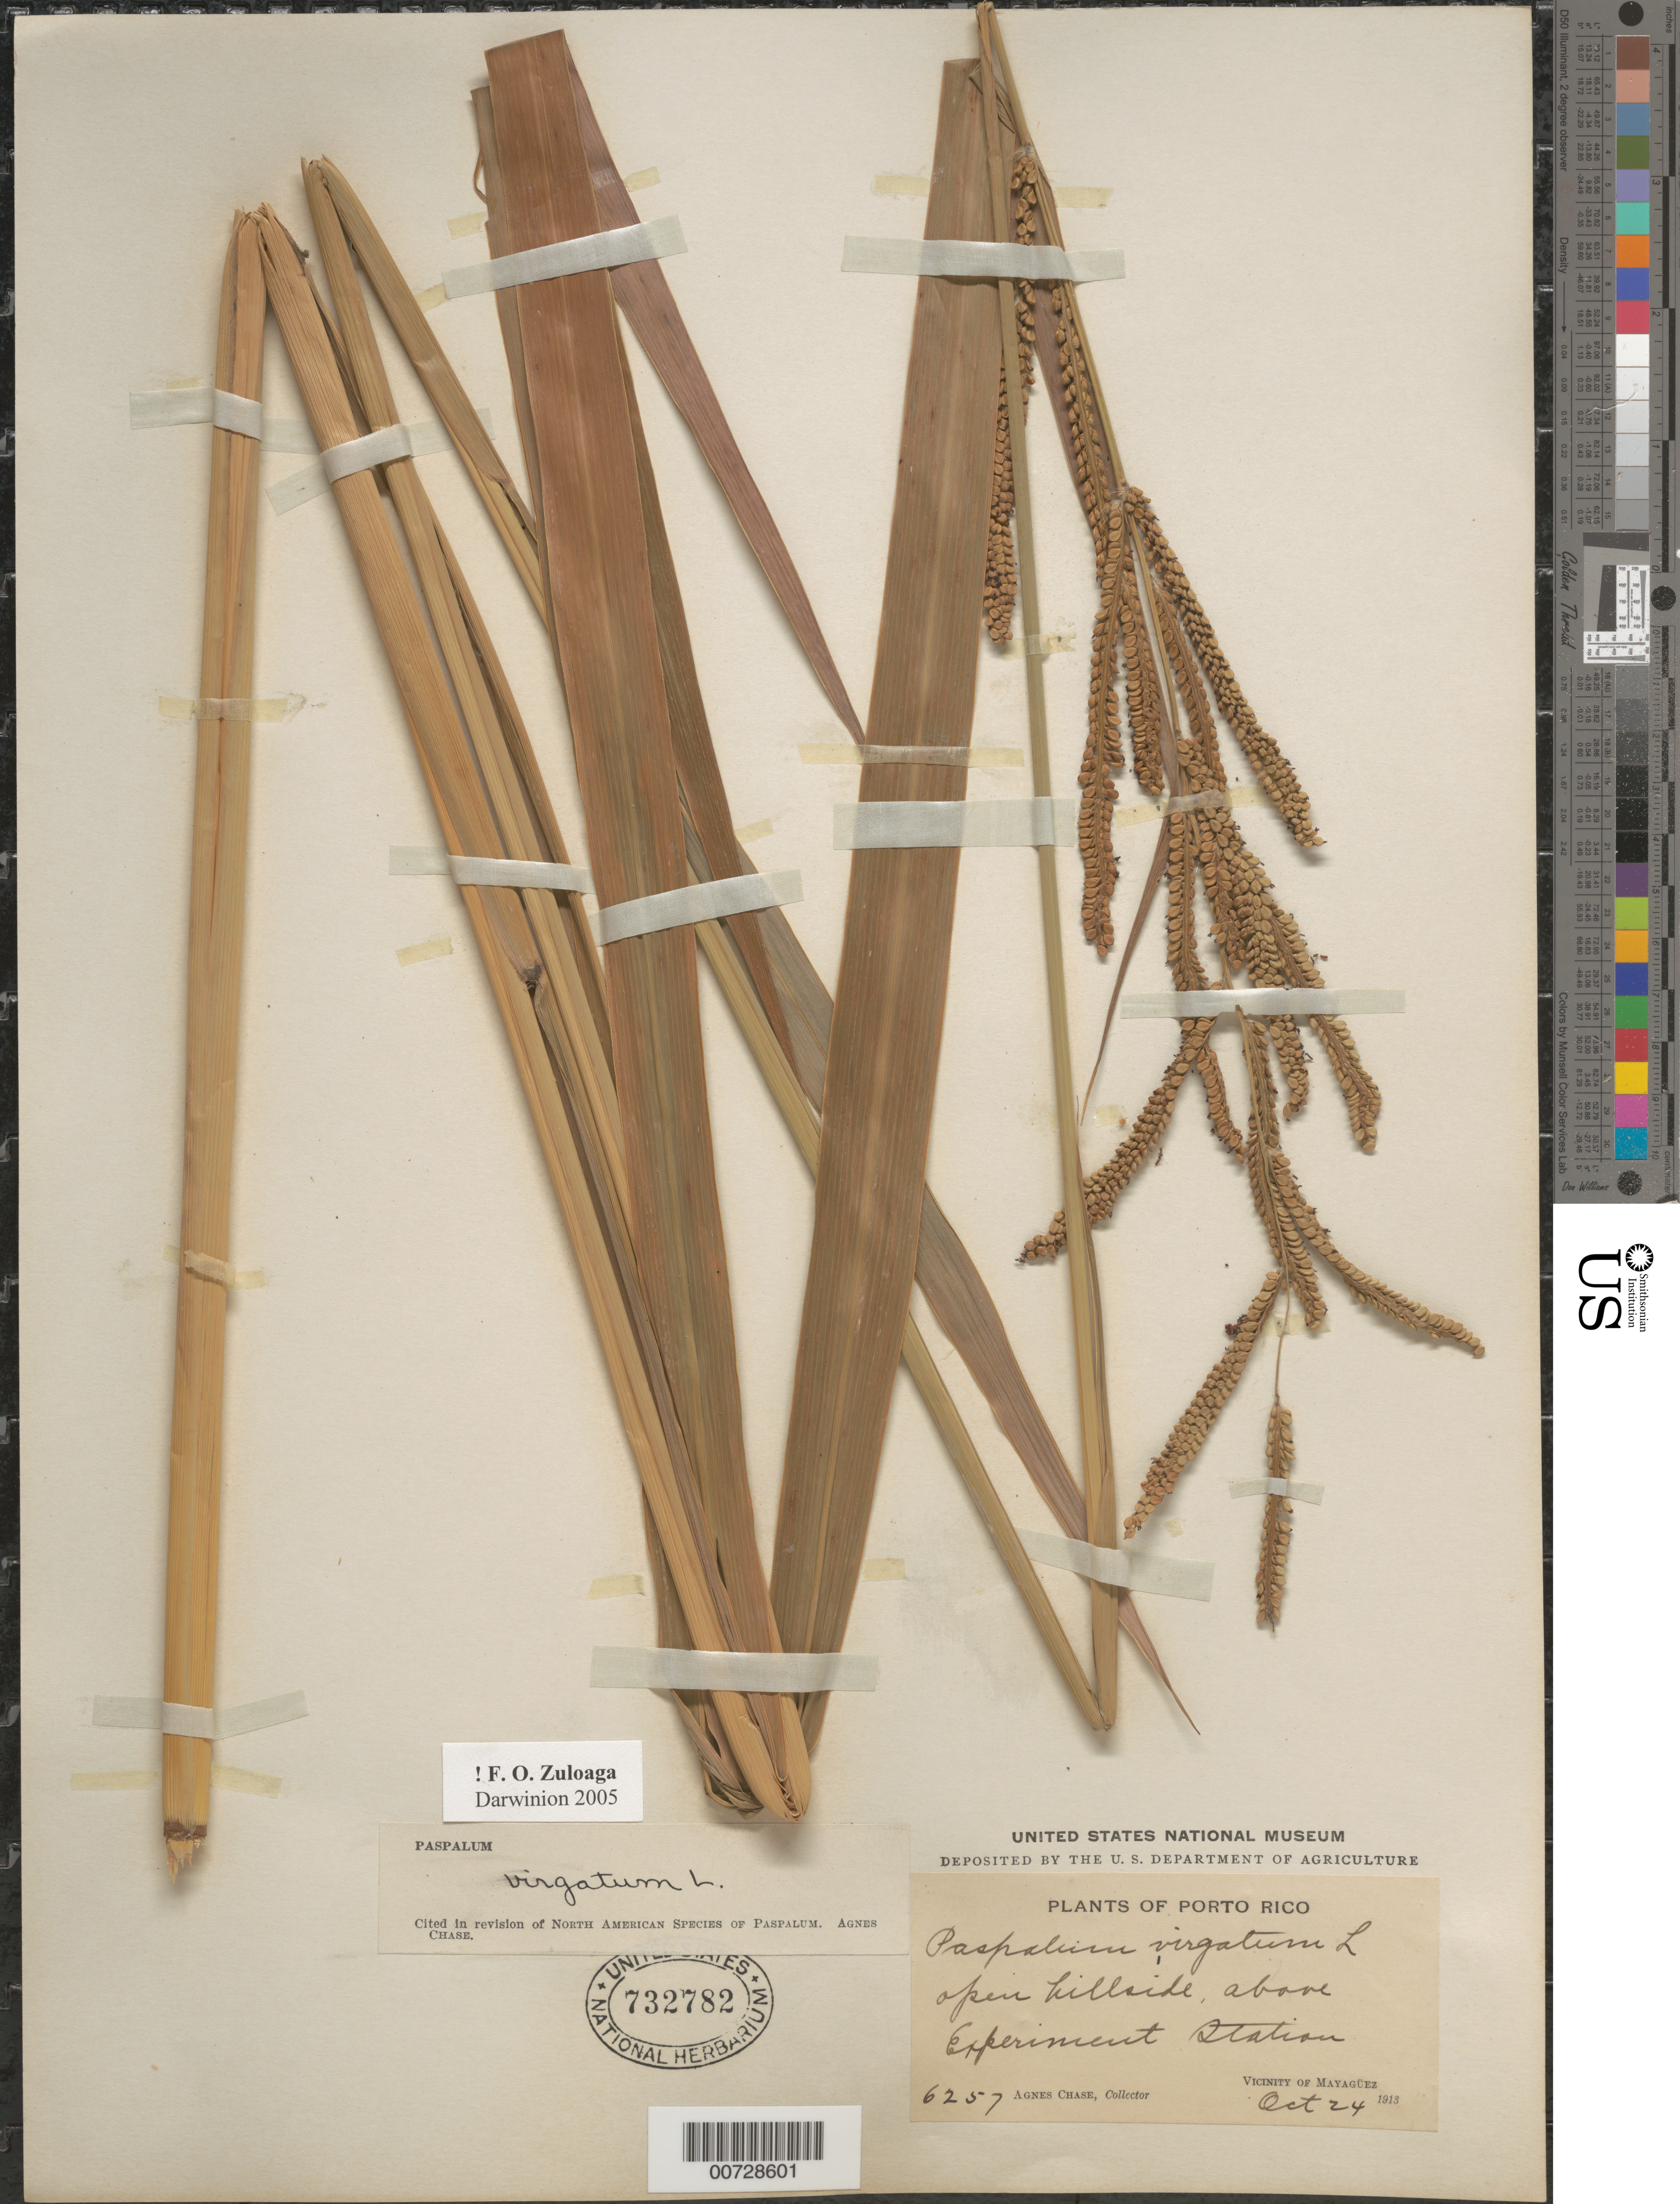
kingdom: Plantae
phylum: Tracheophyta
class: Liliopsida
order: Poales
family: Poaceae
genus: Paspalum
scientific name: Paspalum virgatum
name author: L.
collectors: A. Chase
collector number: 6257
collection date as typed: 24 Oct 1913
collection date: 1913-10-24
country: Puerto Rico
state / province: Mayagüez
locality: Mayaguez Exp. Station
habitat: open hillside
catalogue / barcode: US 732782